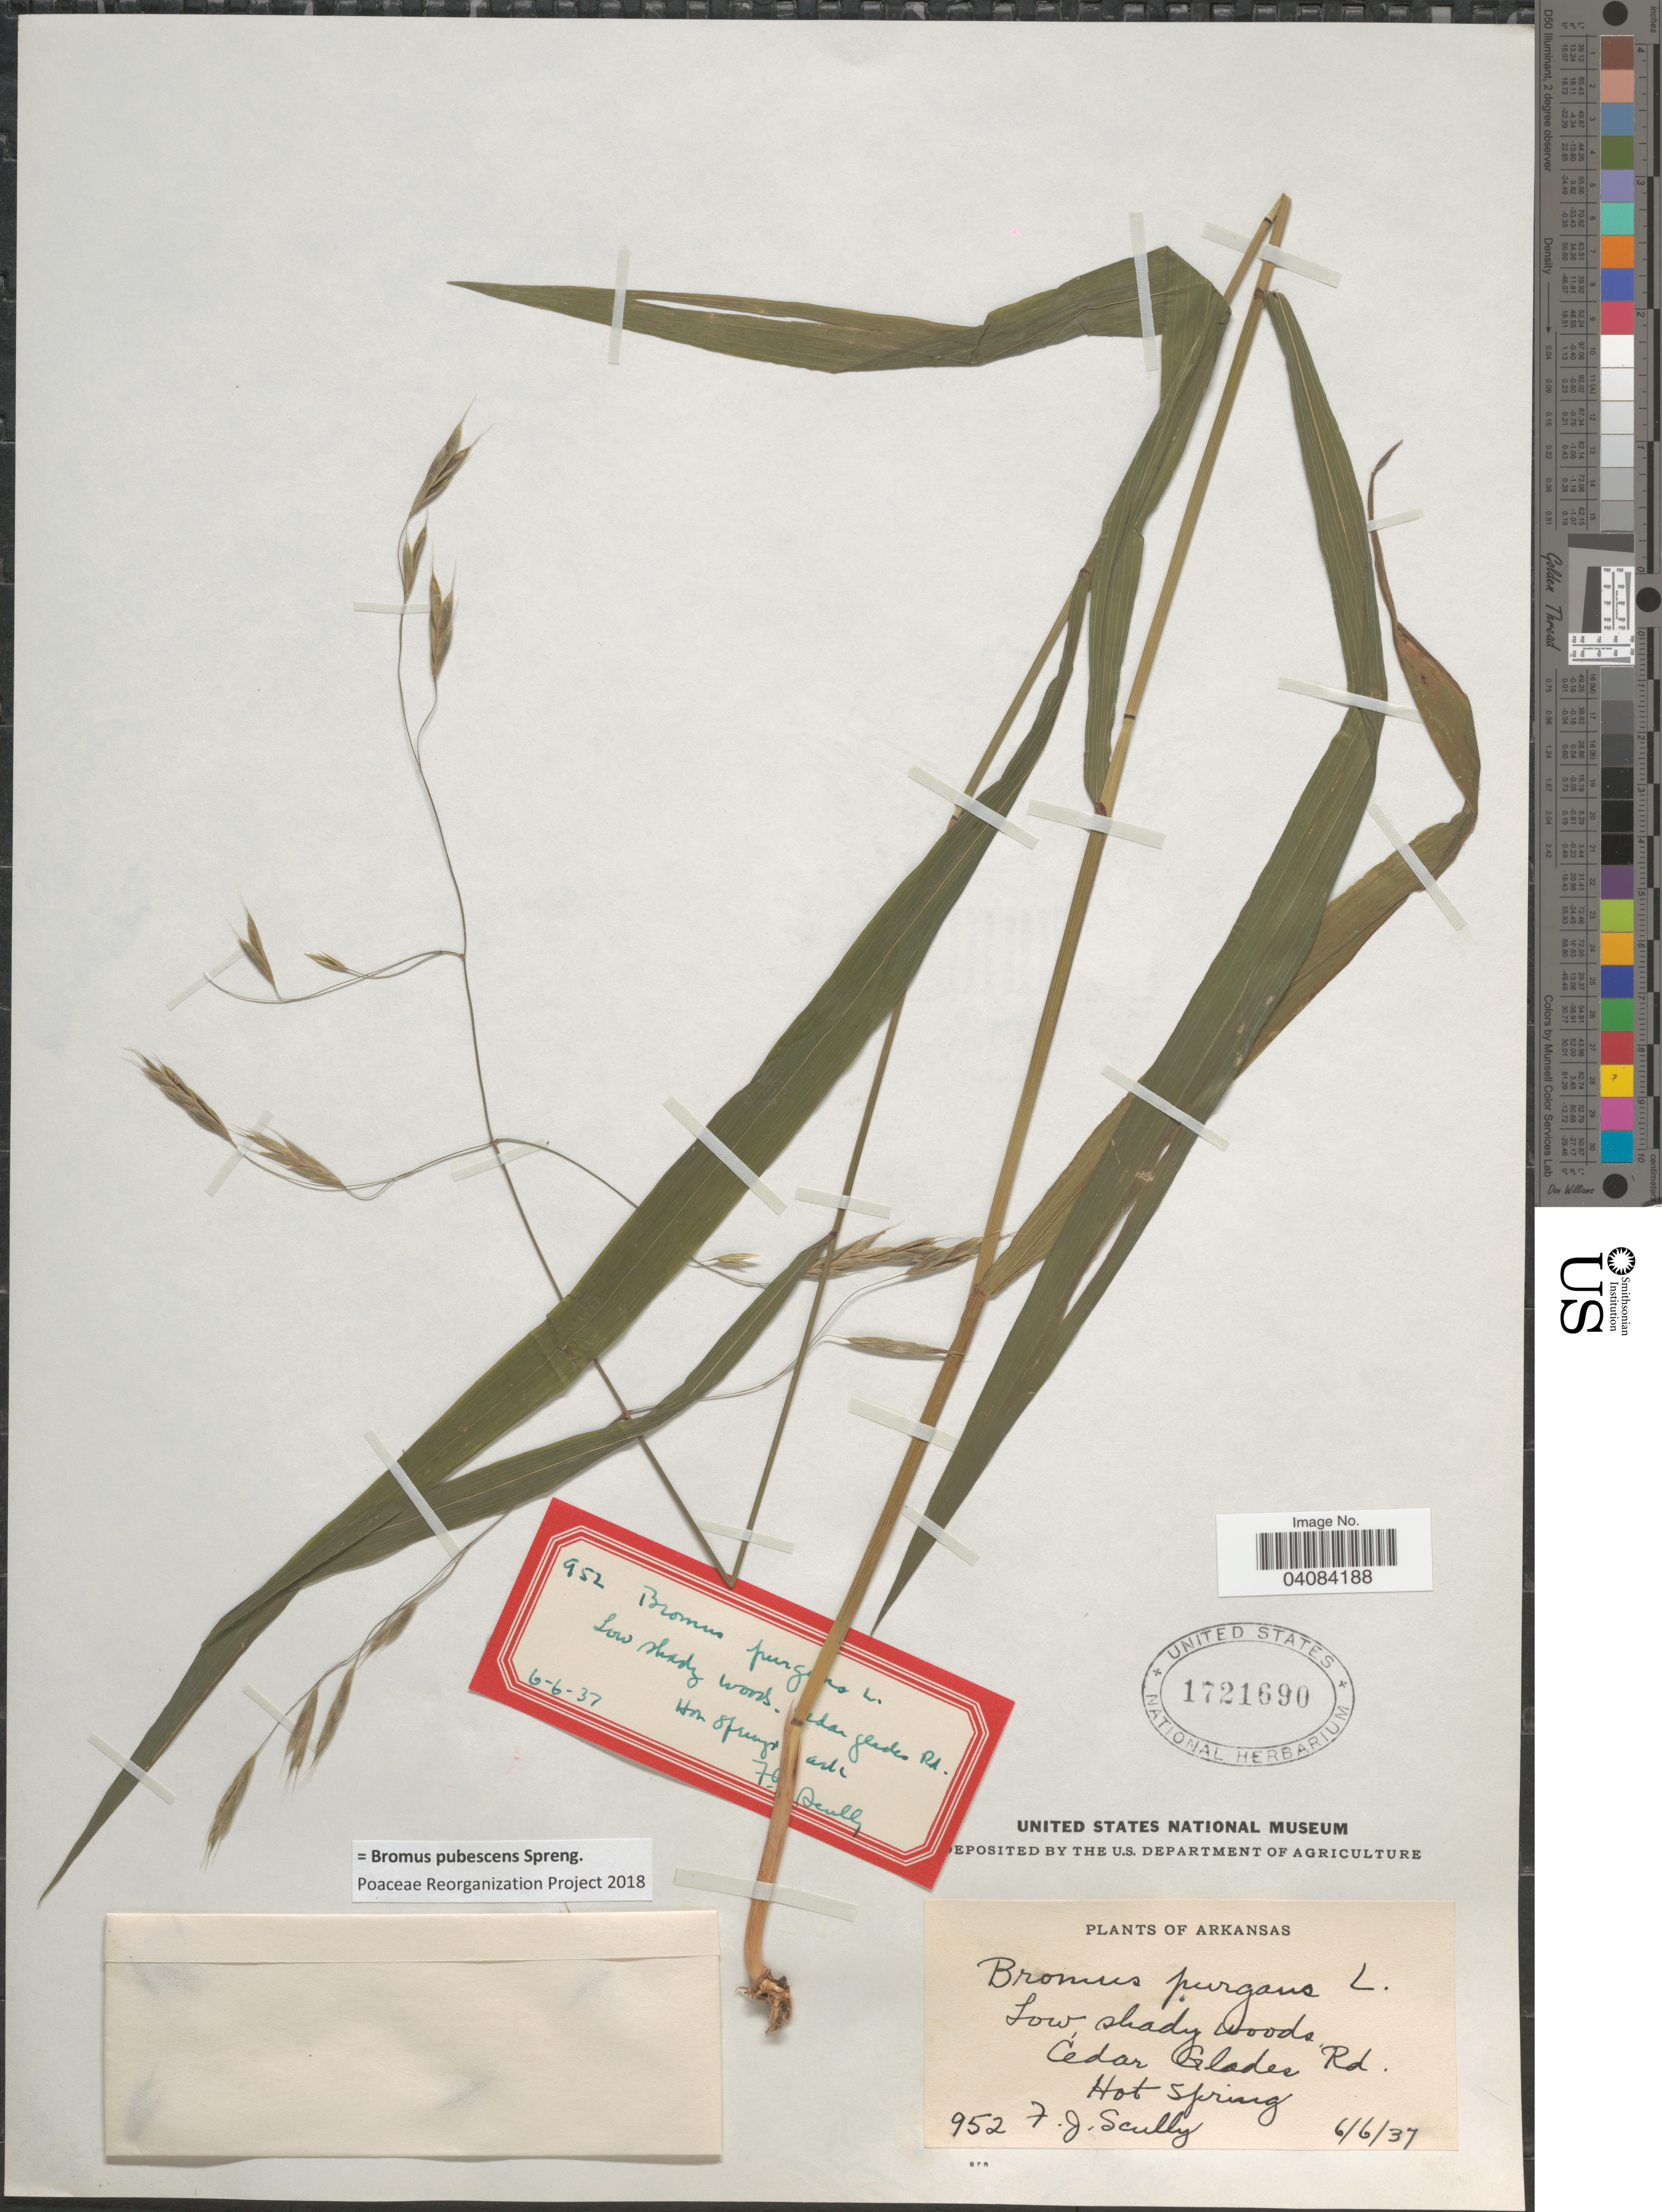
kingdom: Plantae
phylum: Tracheophyta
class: Liliopsida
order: Poales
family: Poaceae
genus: Bromus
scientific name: Bromus pubescens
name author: Muhl. ex Willd.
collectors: F. Scully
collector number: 952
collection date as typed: Transcribed d/m/y: 6/6/37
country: United States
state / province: Arkansas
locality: Cedar Glades Rd. Hot Spring.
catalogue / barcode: US 1721690